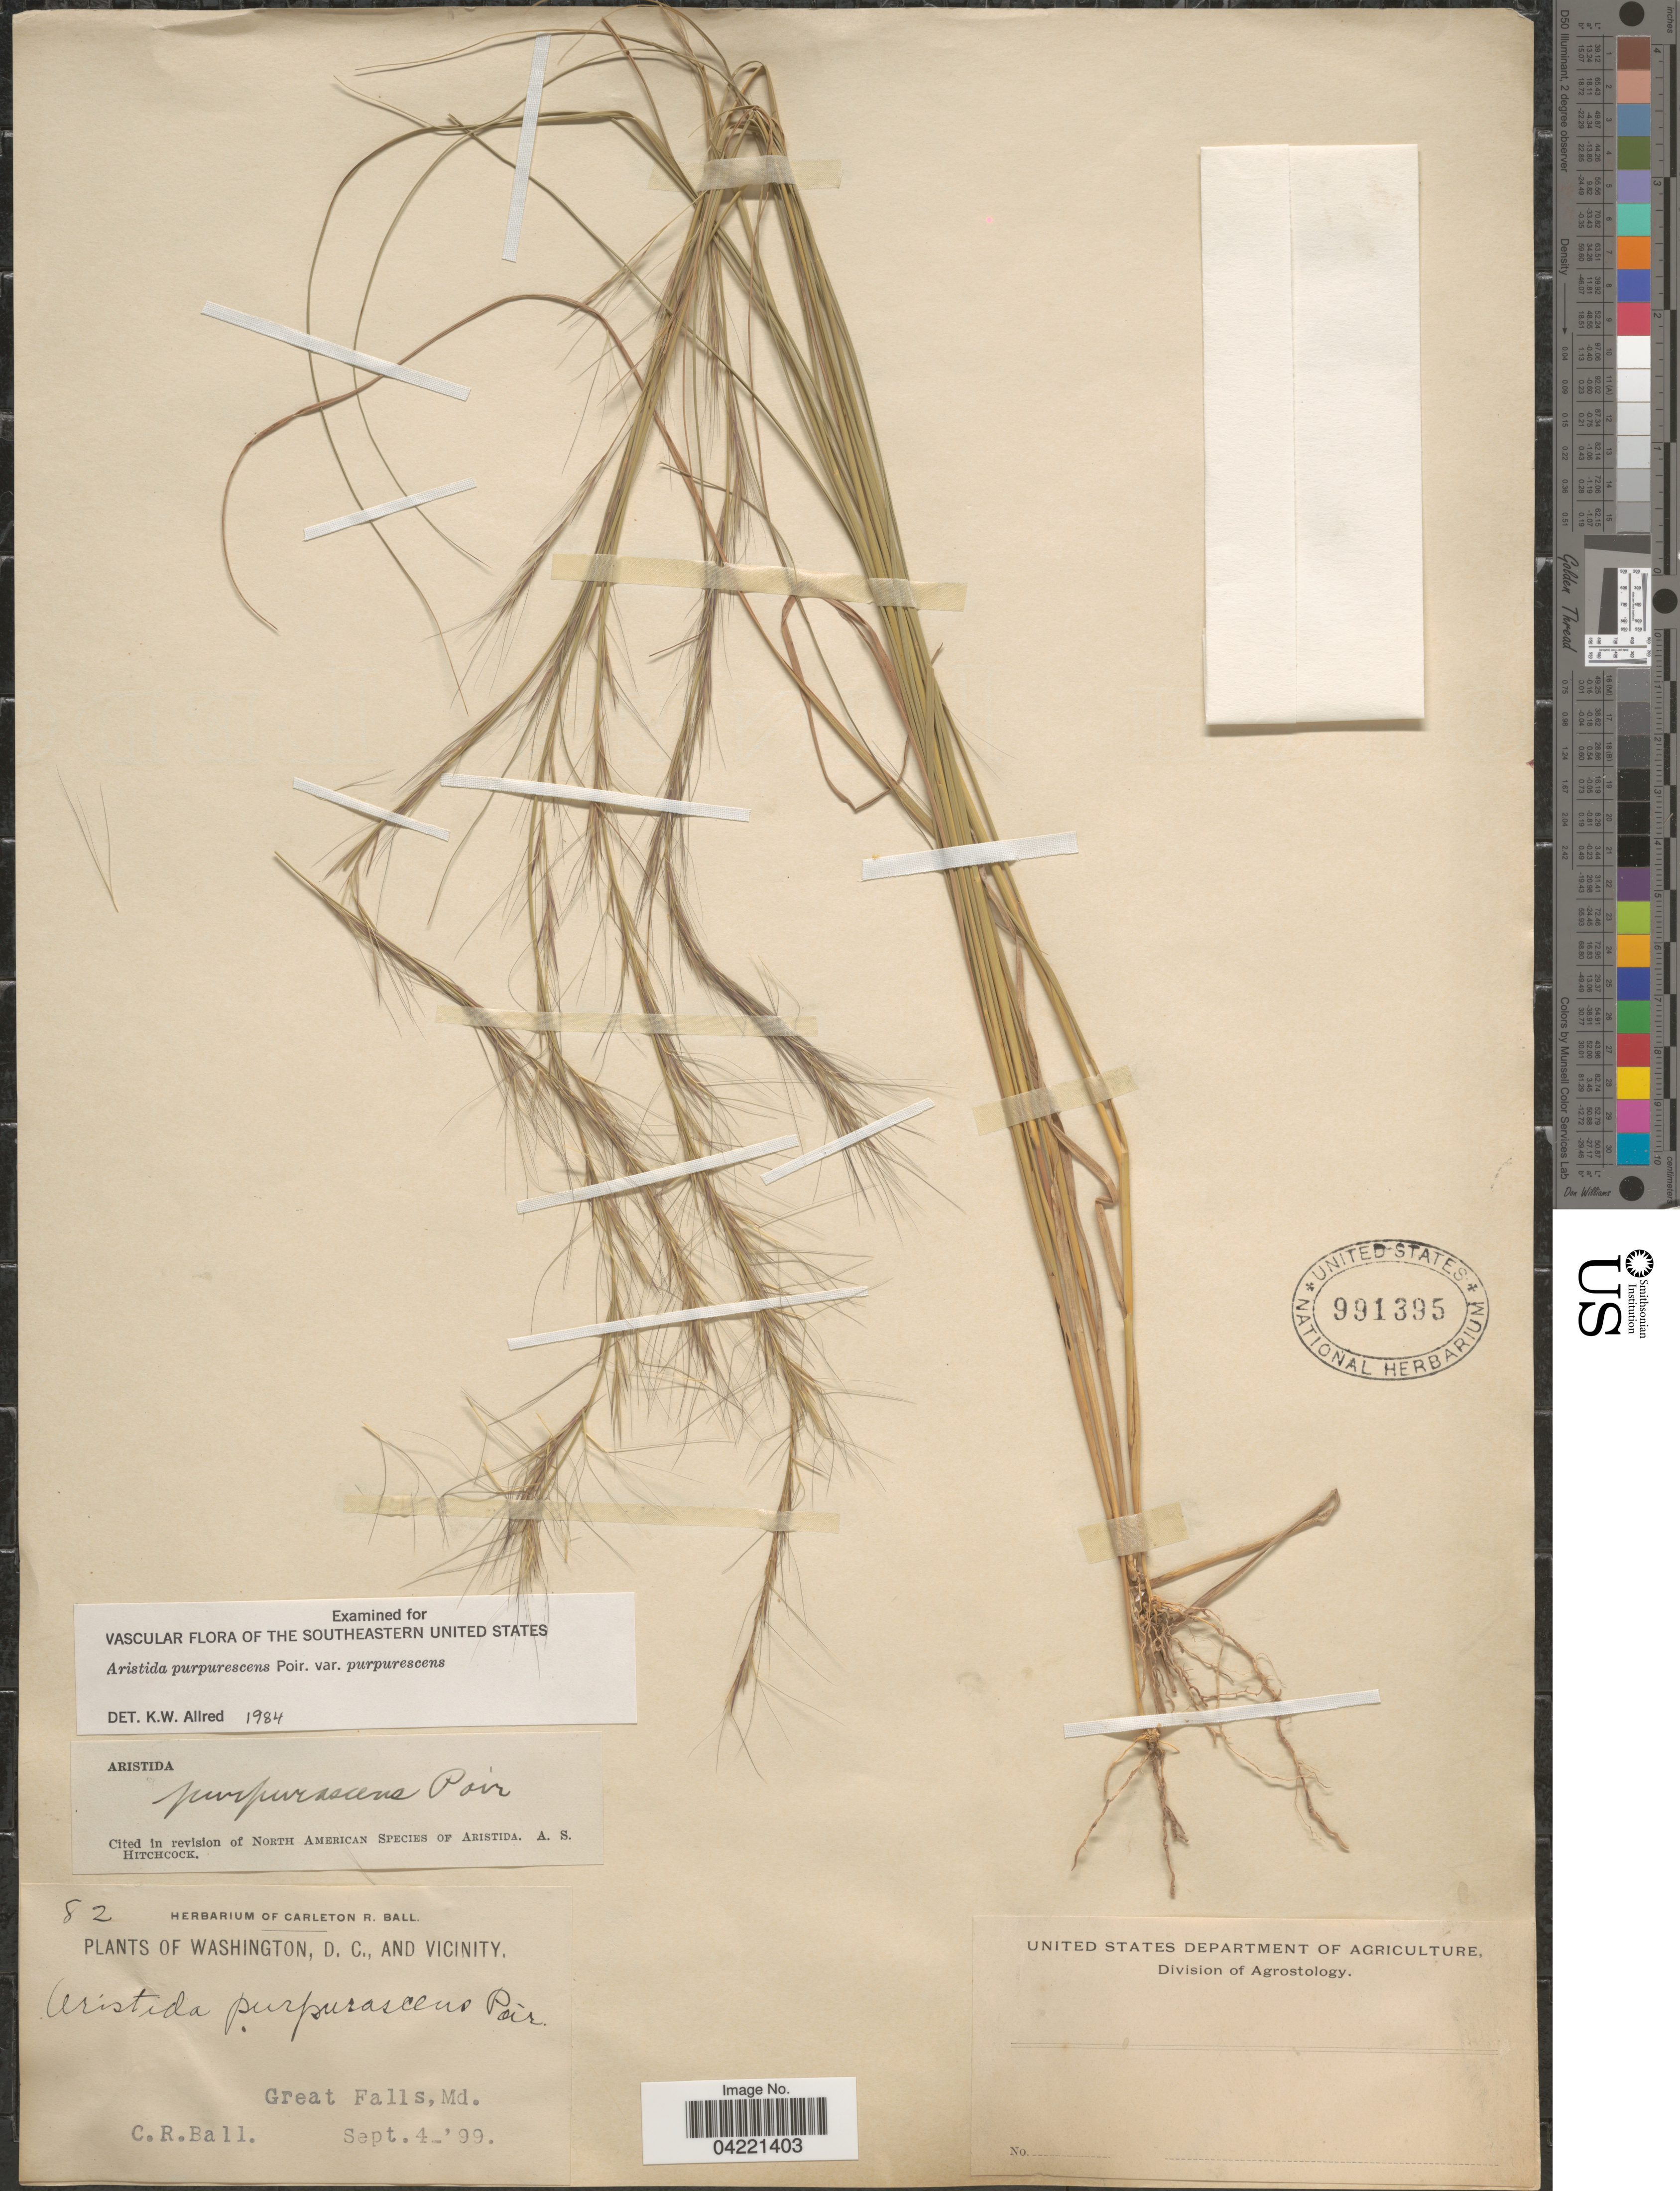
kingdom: Plantae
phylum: Tracheophyta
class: Liliopsida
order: Poales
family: Poaceae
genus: Aristida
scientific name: Aristida purpurascens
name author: Poir.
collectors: C. R. Ball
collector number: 82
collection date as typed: Transcribed d/m/y: 4/9/99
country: United States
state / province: Maryland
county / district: Montgomery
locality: Great Falls.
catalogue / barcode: US 991395